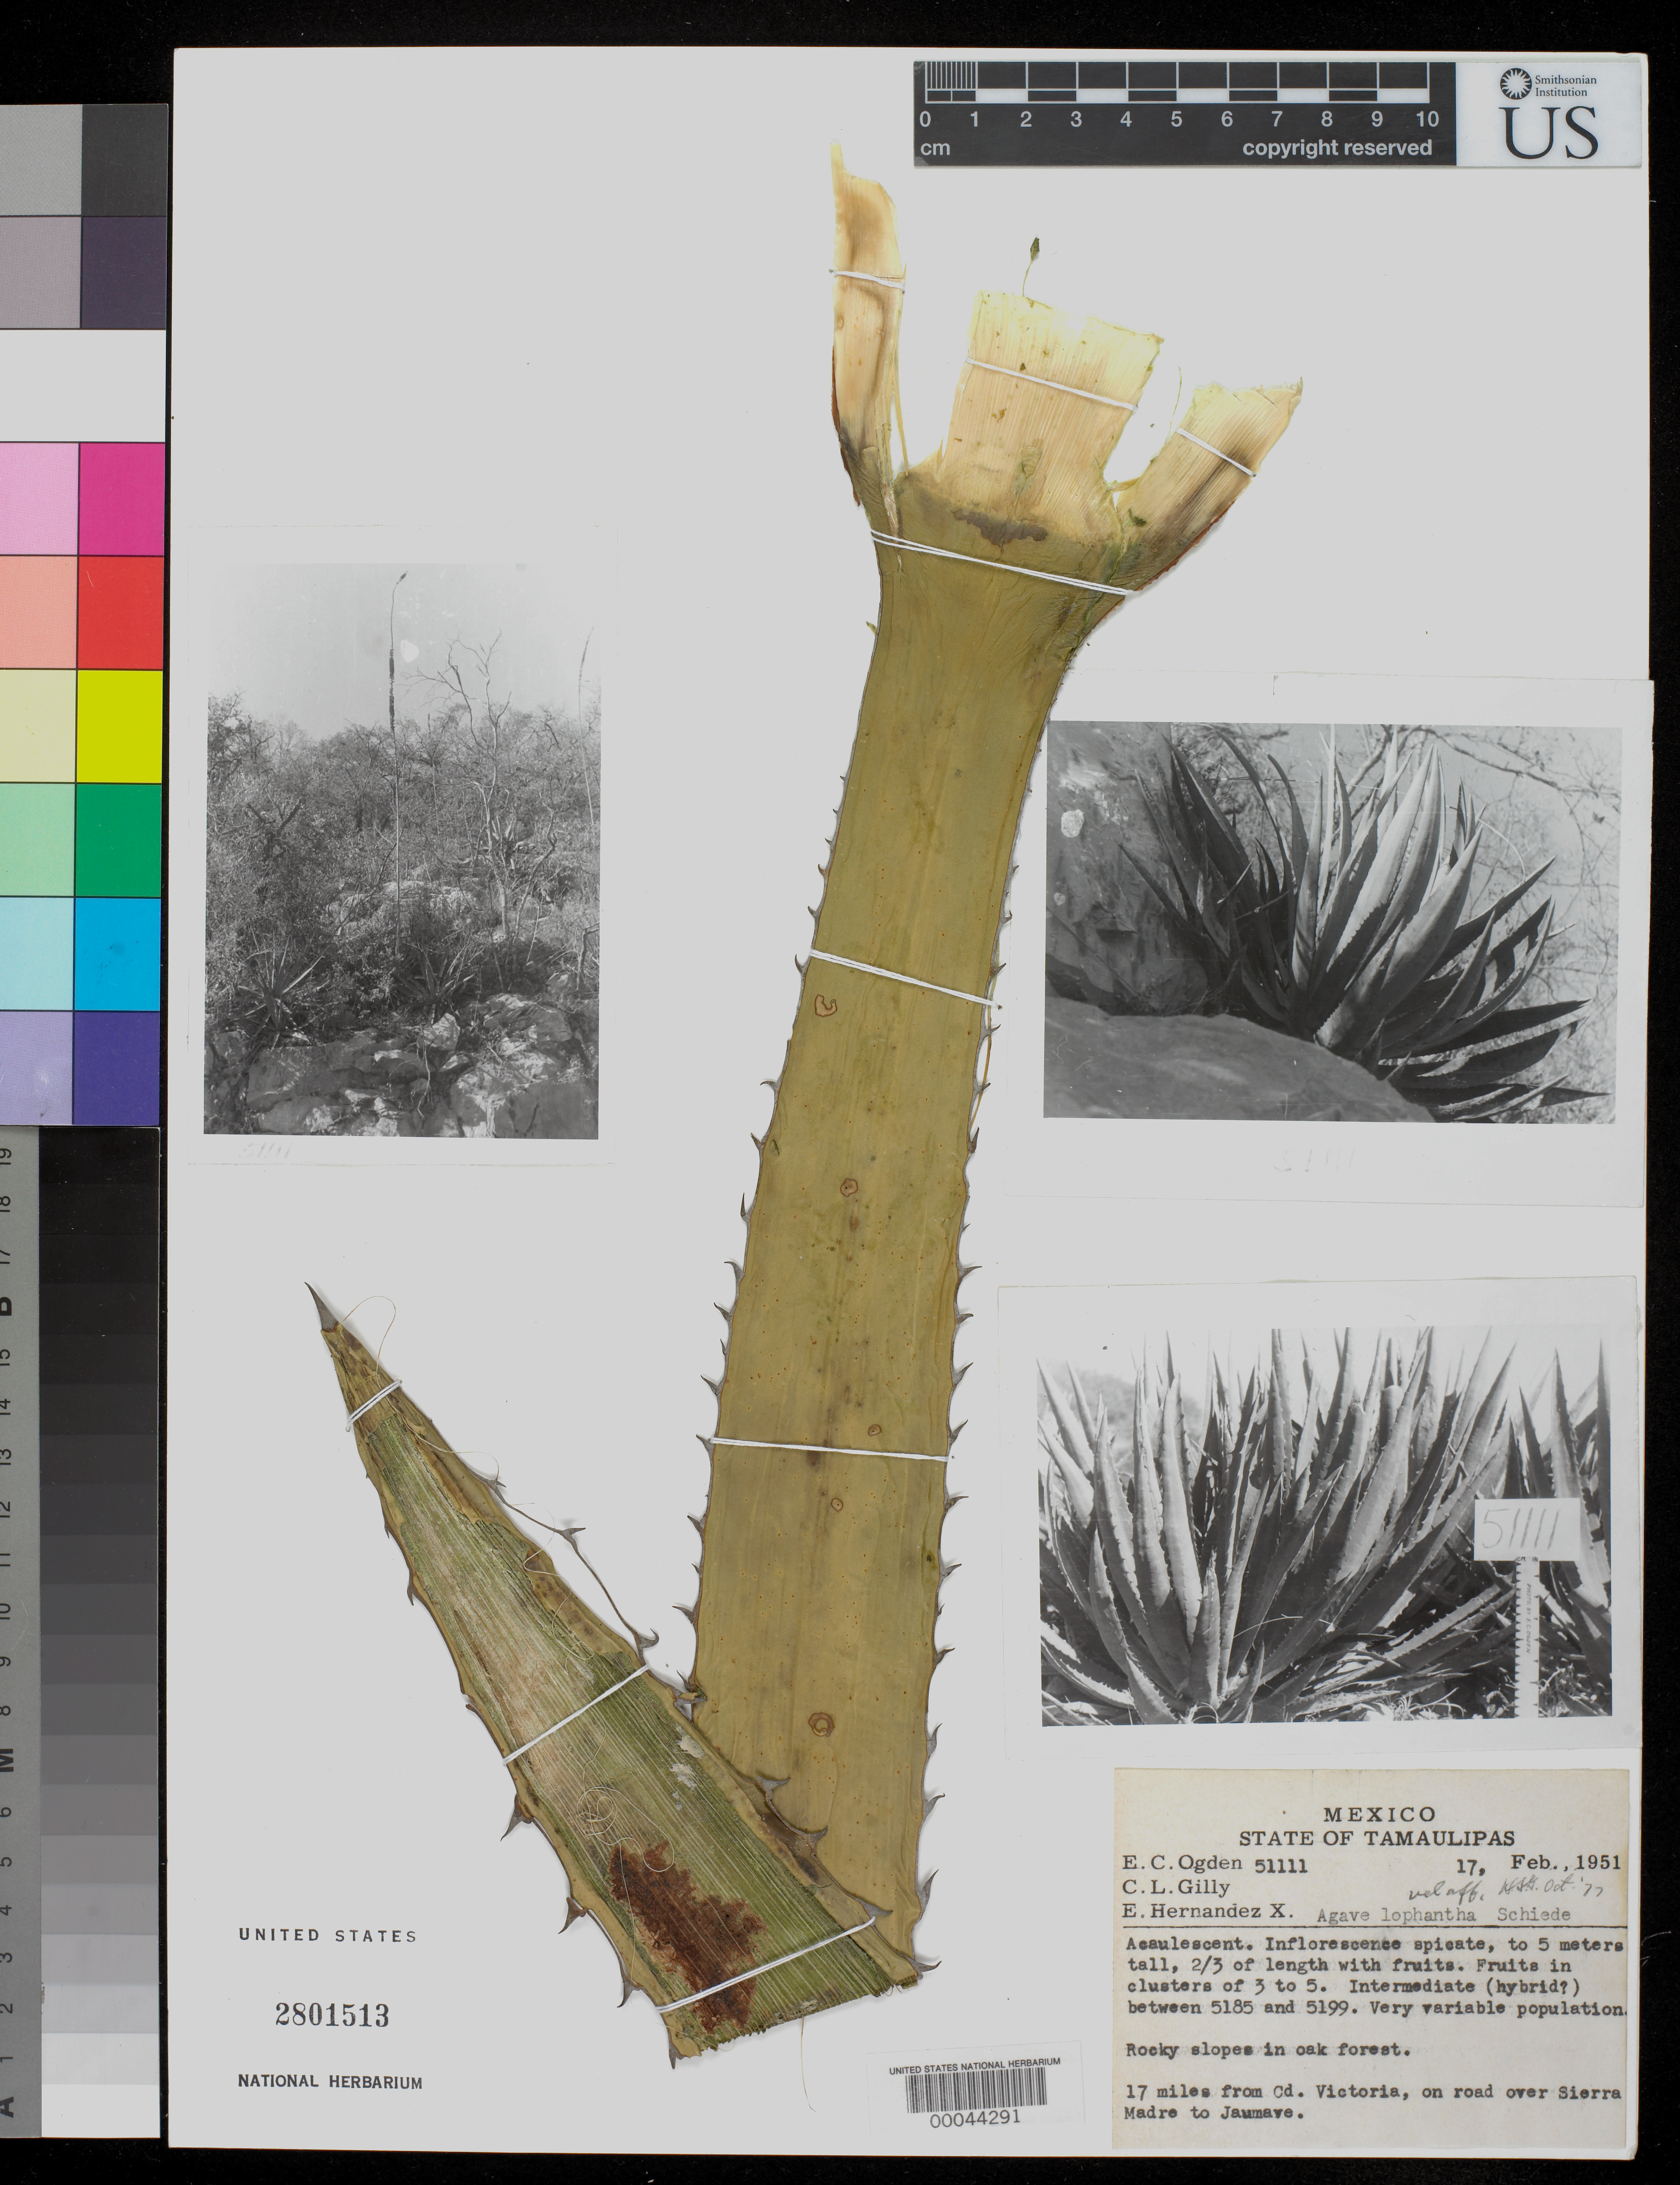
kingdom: Plantae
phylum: Tracheophyta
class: Liliopsida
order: Asparagales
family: Asparagaceae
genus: Agave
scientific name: Agave lophantha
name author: Schiede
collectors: E. C. Ogden, C. Gilly & E. I. Hernández-X.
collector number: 51111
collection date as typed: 17 Feb 1951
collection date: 1951-02-17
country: Mexico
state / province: Tamaulipas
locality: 17 mi from Cd Victoria on road over Sierra Madre to Jaumave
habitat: Rocky slopes in oak forest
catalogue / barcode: US 2801513